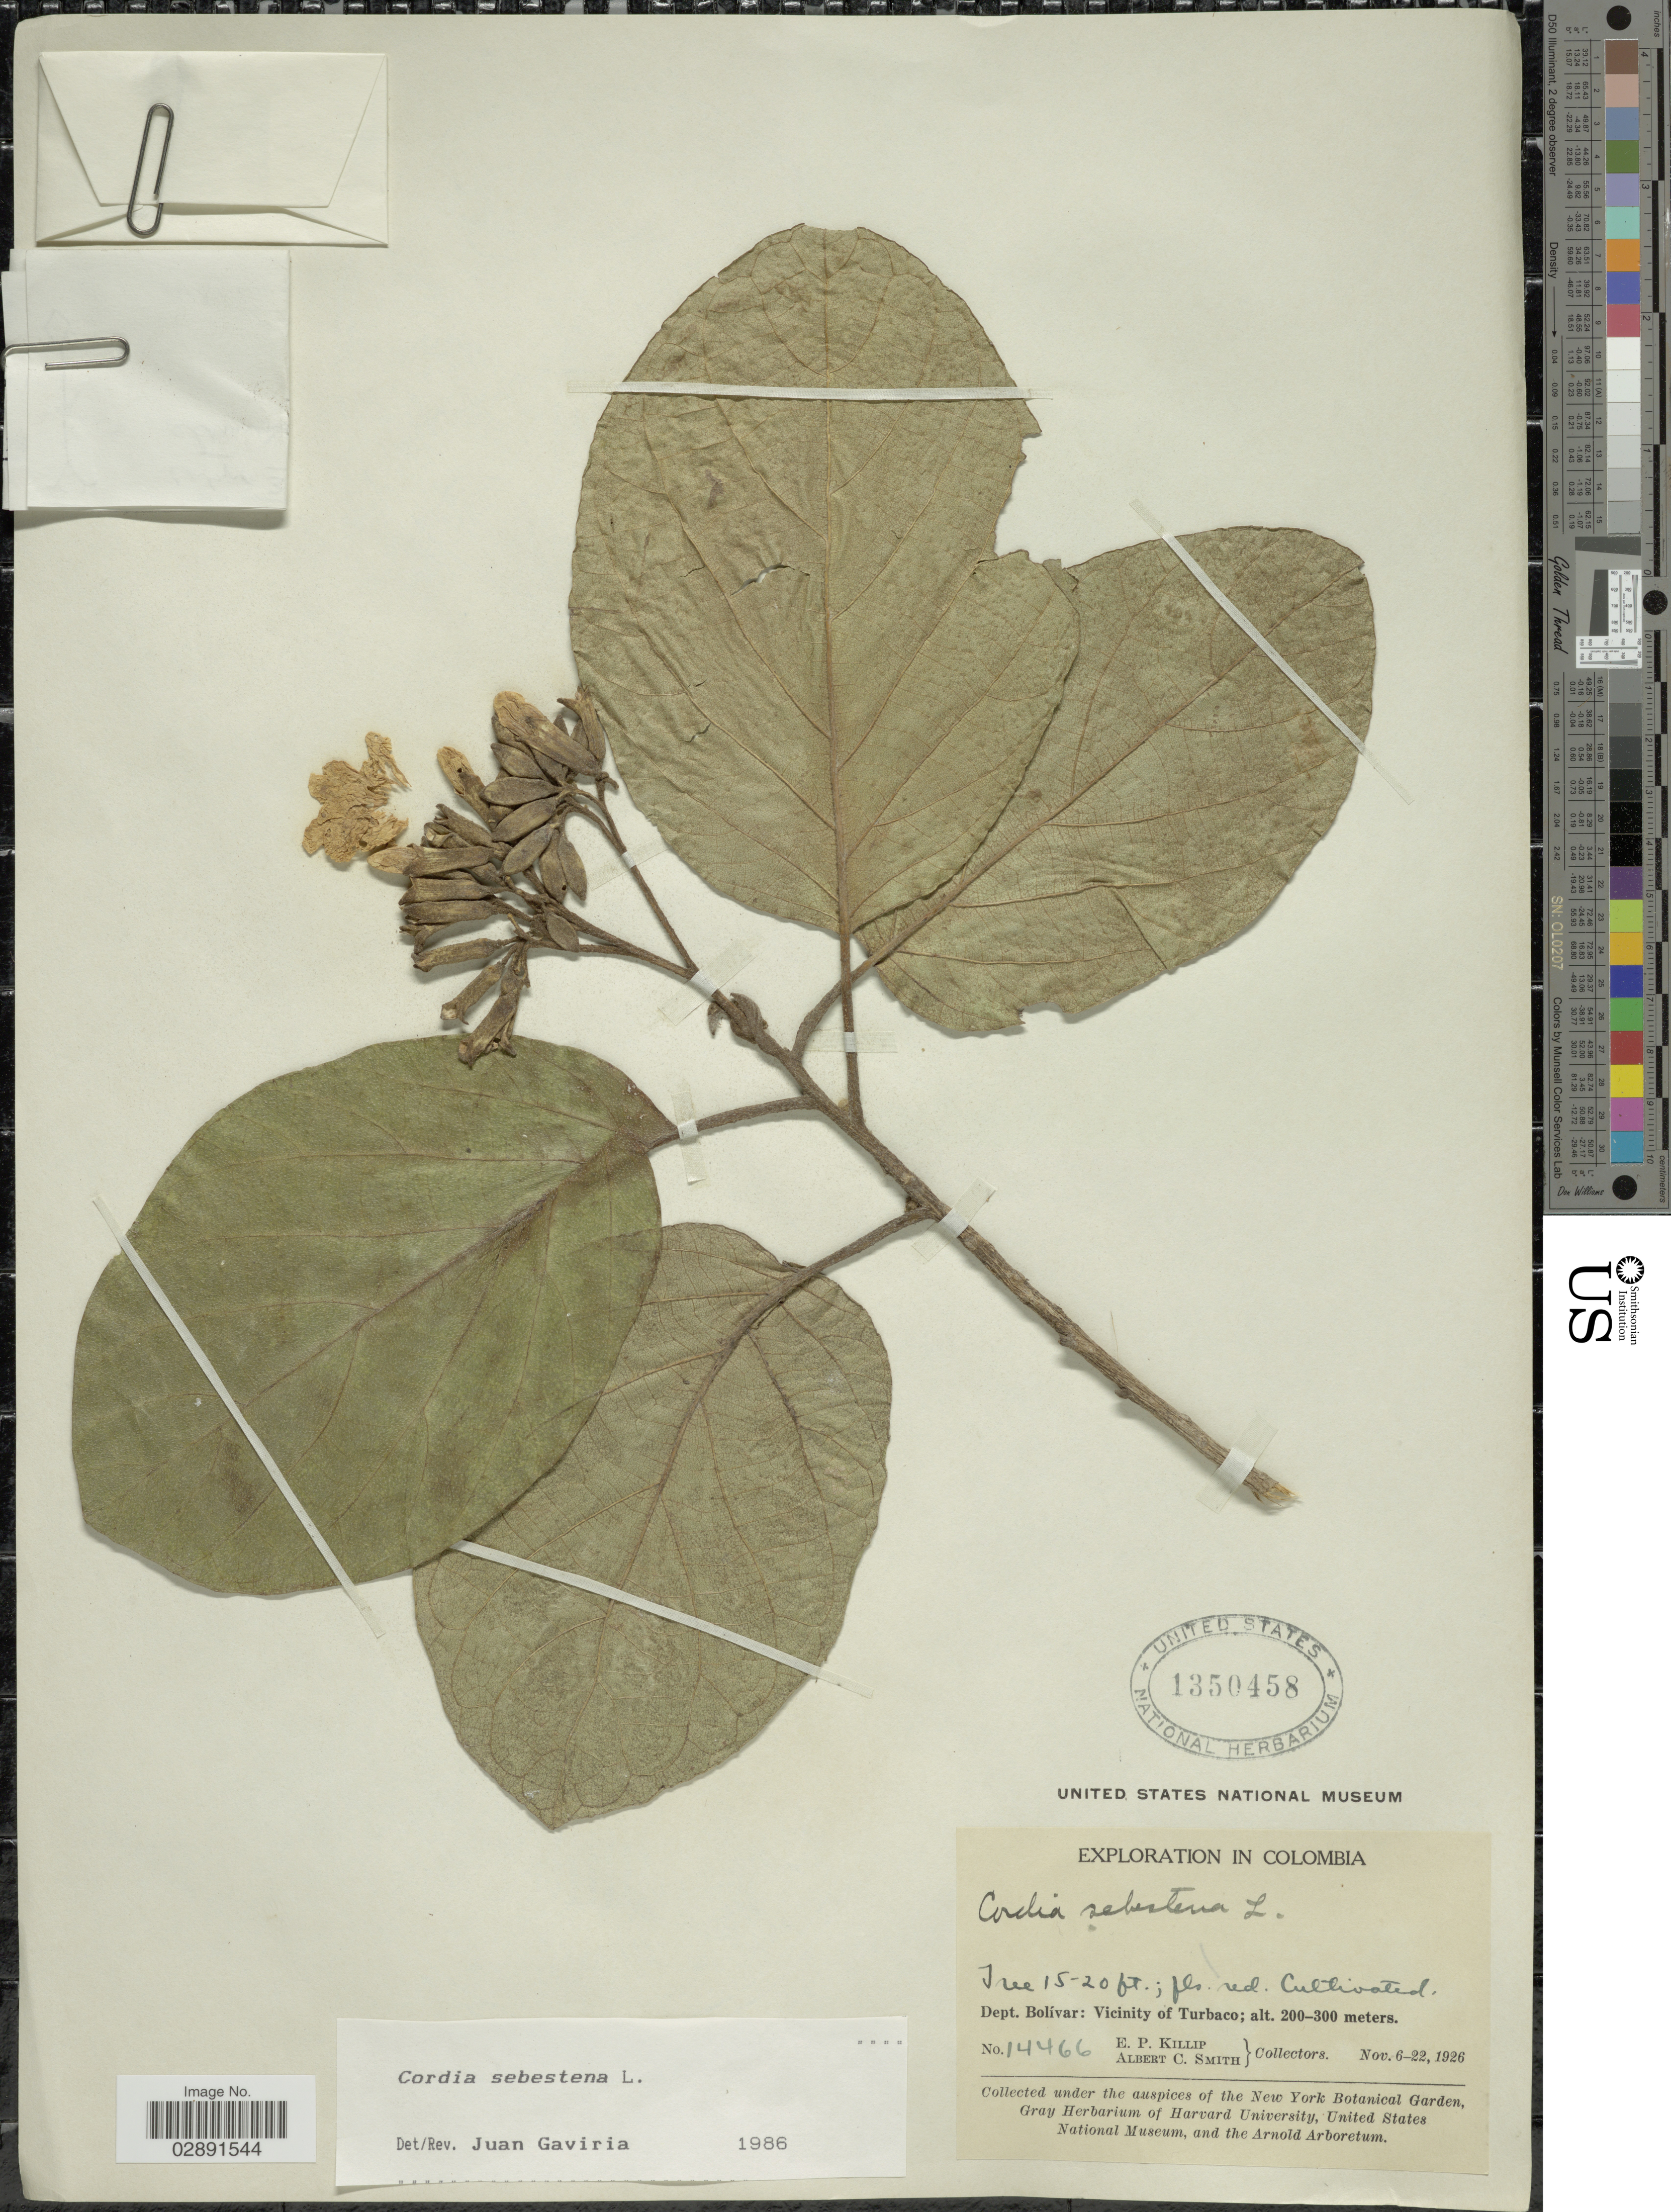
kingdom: Plantae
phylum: Tracheophyta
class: Magnoliopsida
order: Boraginales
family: Cordiaceae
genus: Cordia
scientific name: Cordia sebestena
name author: L.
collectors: E. P. Killip & A. C. Smith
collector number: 14466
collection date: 1926-11-06/1926-11-22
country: Colombia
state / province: Bolívar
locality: Dept. Bolívar: Vicinity of Turbaco.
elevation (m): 200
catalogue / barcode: US 1350458